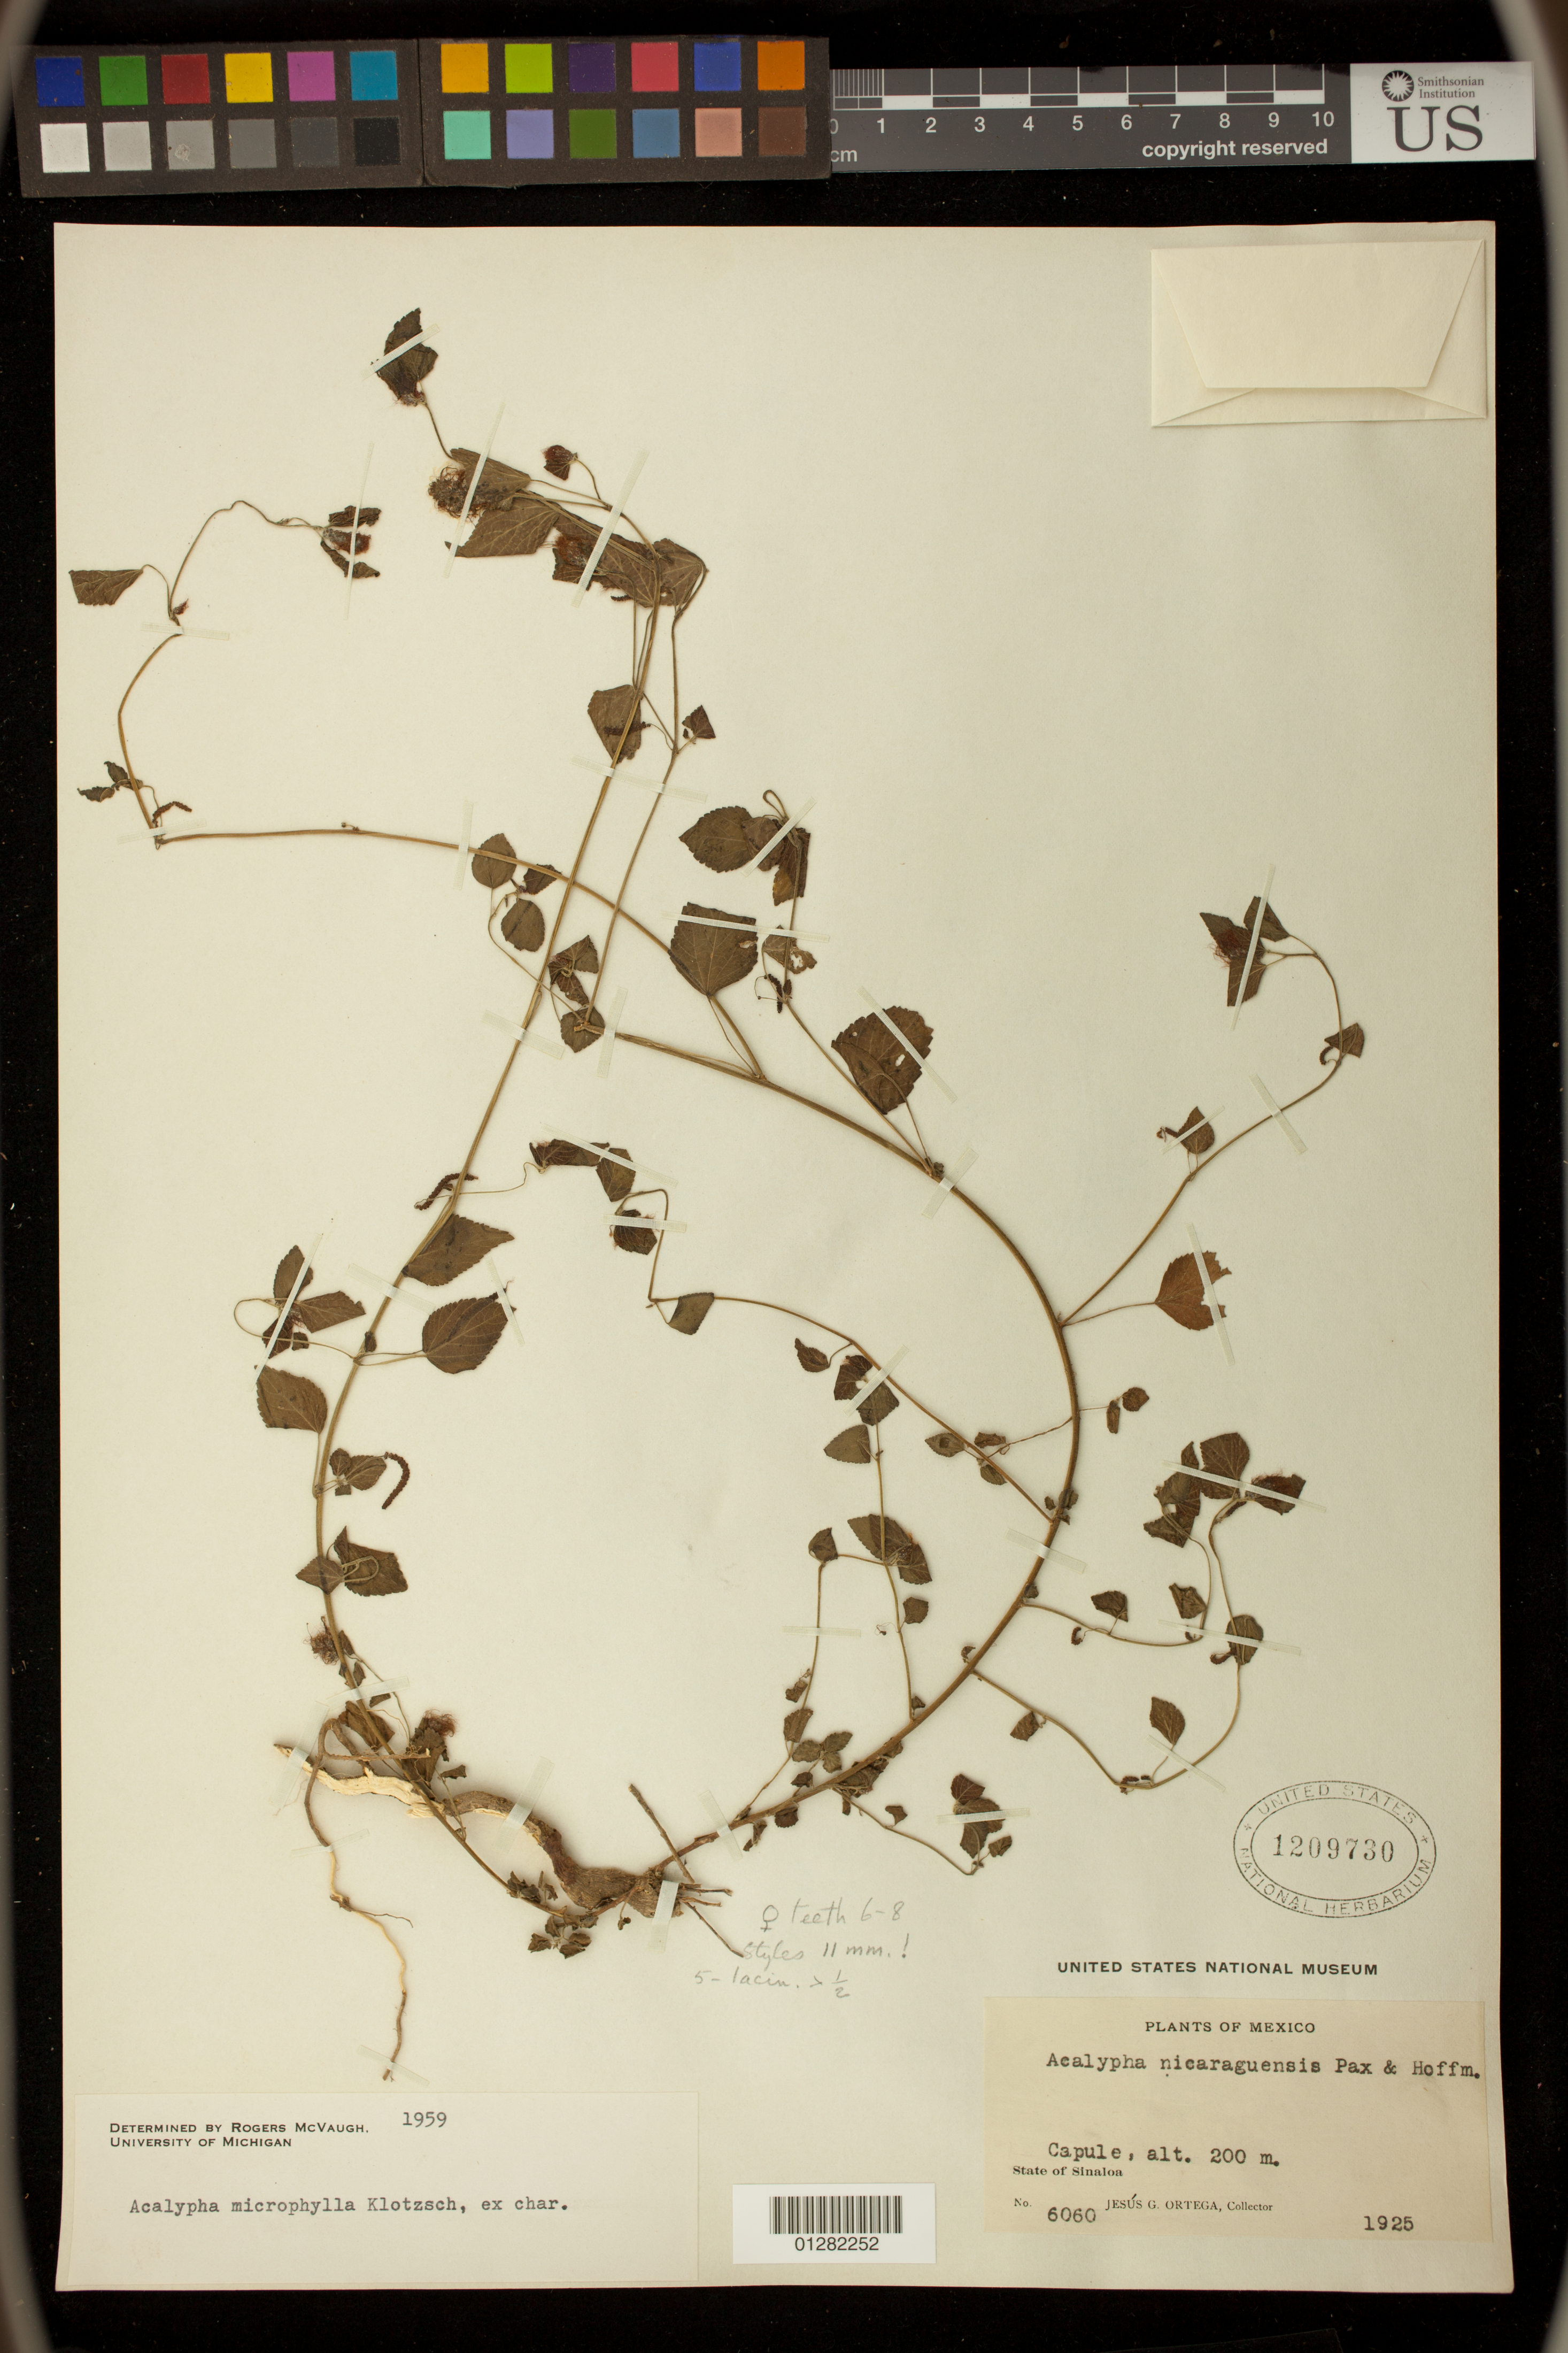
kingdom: Plantae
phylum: Tracheophyta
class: Magnoliopsida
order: Malpighiales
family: Euphorbiaceae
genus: Acalypha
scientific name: Acalypha microphylla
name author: Klotzsch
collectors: V. C. Dunlap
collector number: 6060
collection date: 1925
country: Mexico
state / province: Sinaloa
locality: Capule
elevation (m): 200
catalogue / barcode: US 1209730